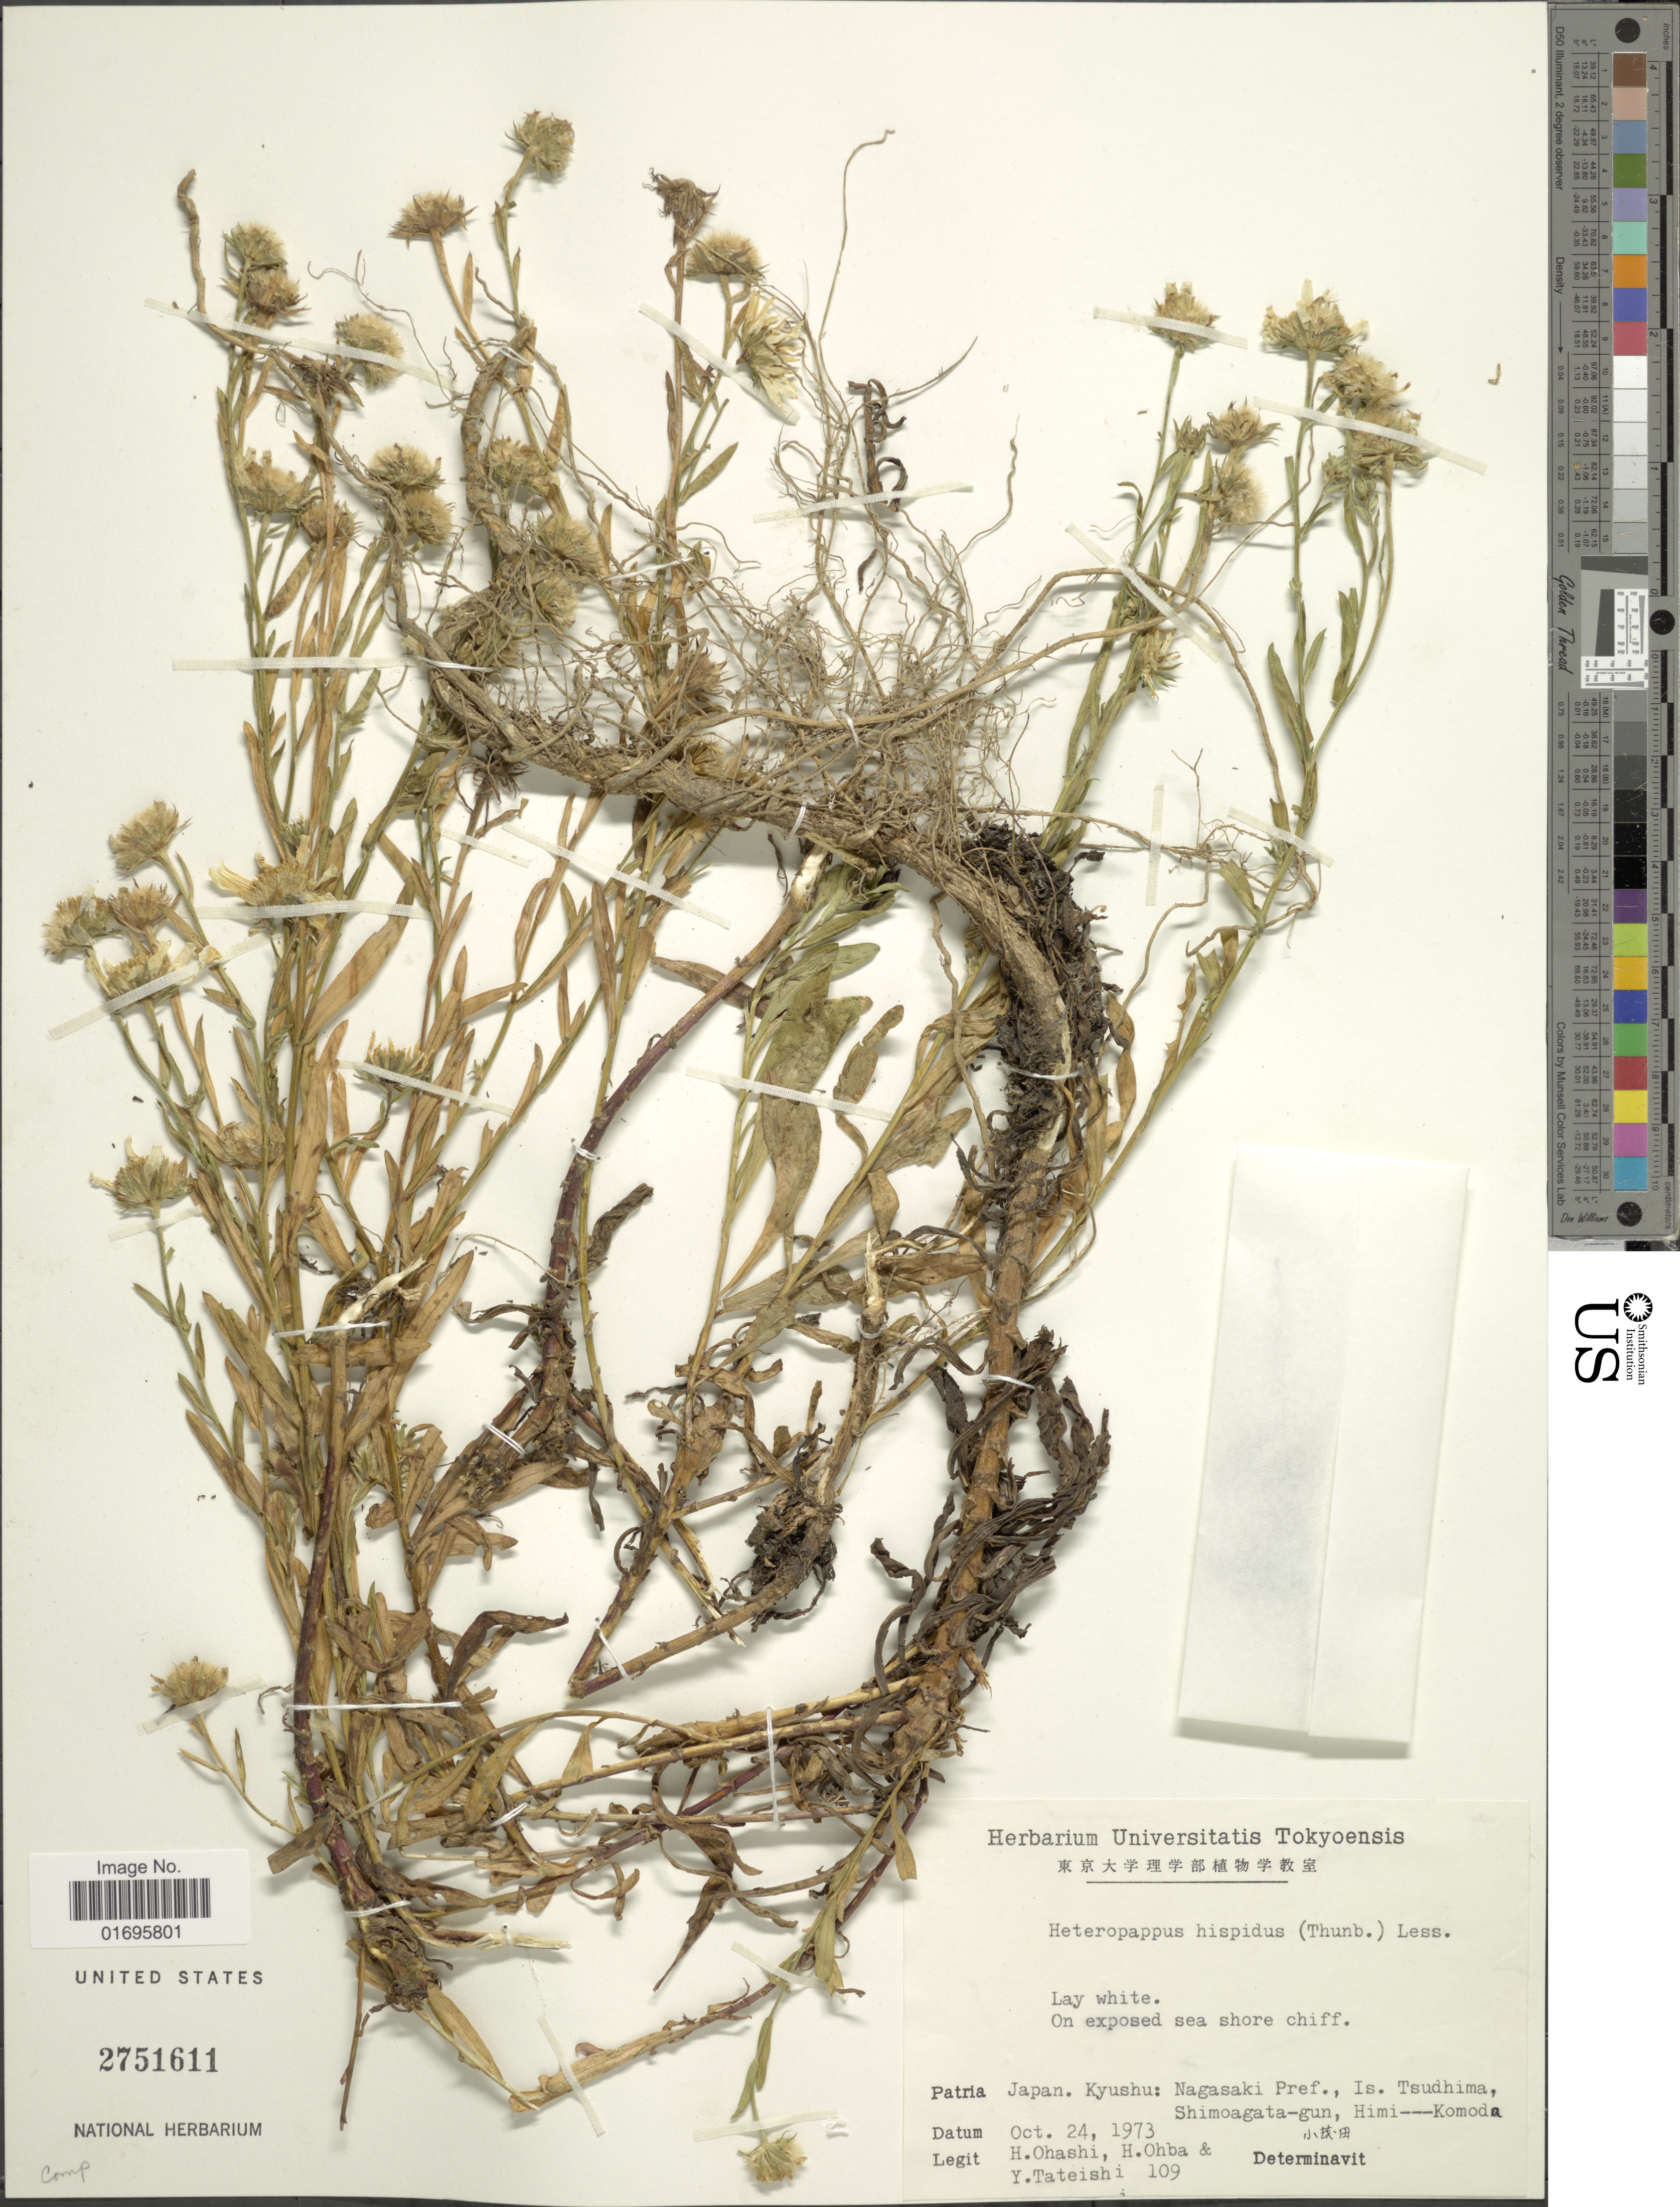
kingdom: Plantae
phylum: Tracheophyta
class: Magnoliopsida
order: Asterales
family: Asteraceae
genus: Heteropappus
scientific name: Heteropappus hispidus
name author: (Thunb.) Less.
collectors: H. Ohashi, H. Ohba & Y. Tateishi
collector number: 109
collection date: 1973-10-24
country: Japan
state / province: Nagasaki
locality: Japan. Kyushu: Nagasaki Pref., Is. Tsudhima, Simoagata-gun, Himi-Komoda [Foreign script]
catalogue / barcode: US 2751611